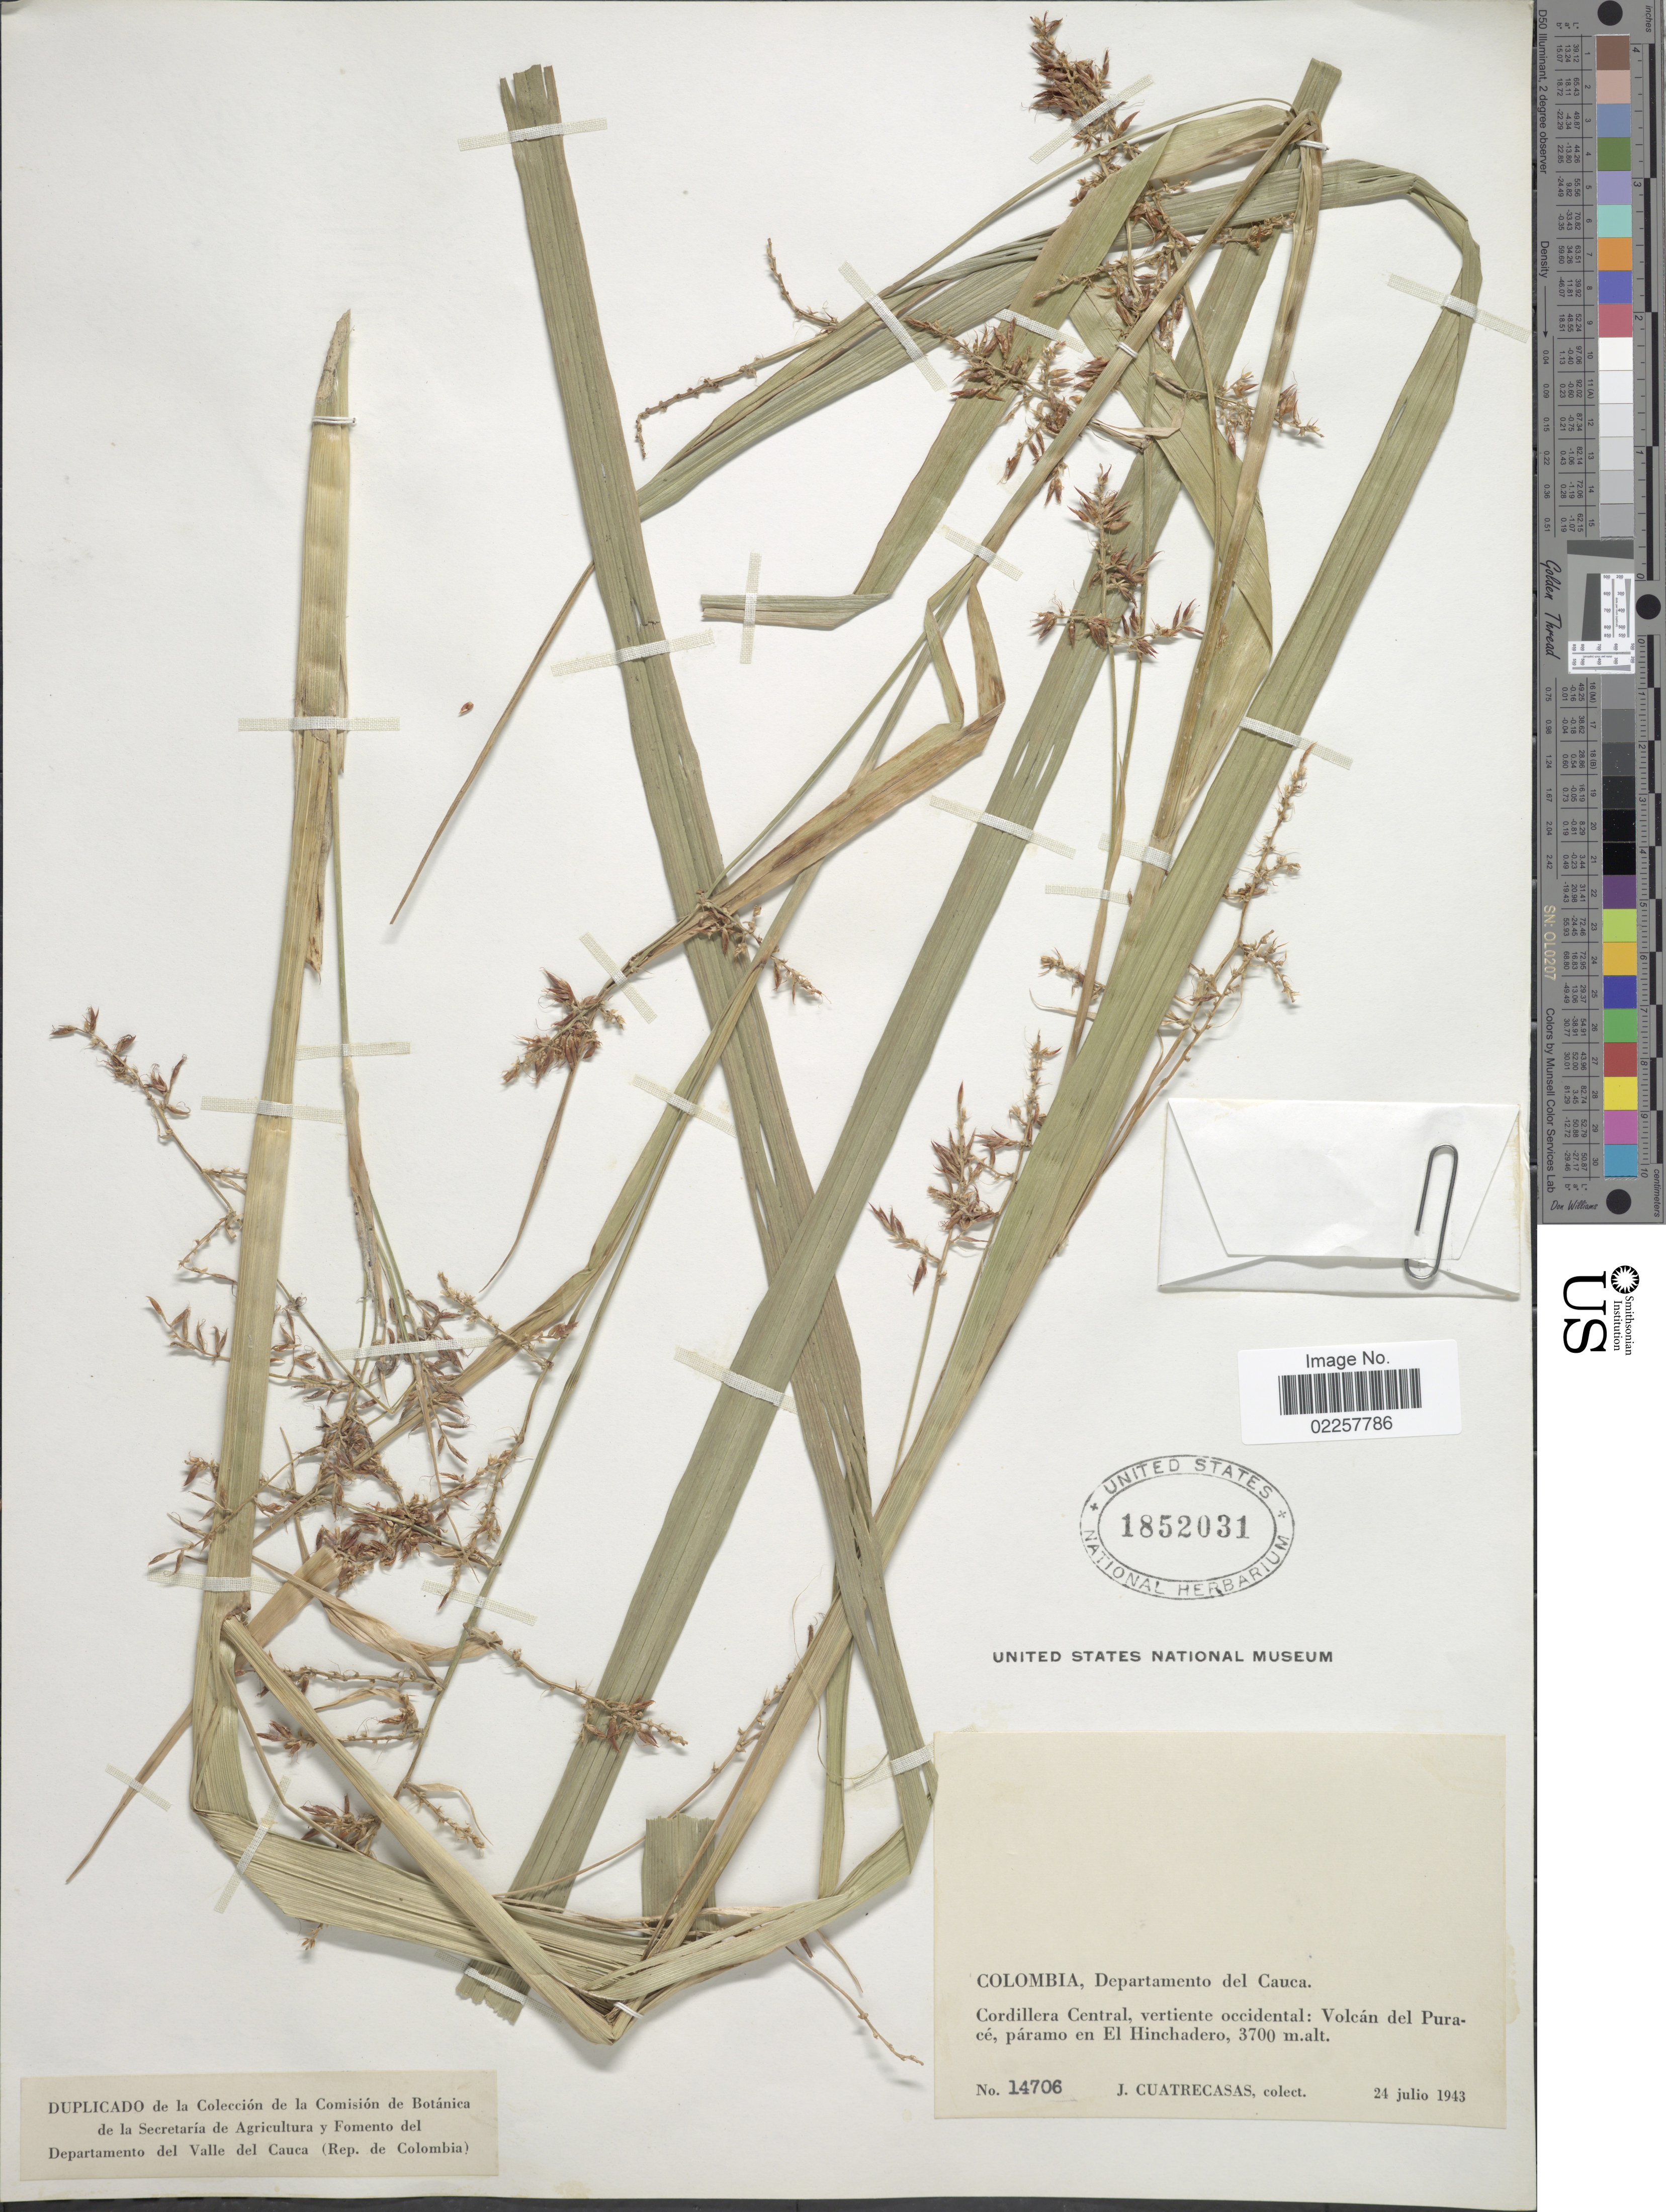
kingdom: Plantae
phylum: Tracheophyta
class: Liliopsida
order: Poales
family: Cyperaceae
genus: Rhynchospora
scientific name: Rhynchospora sp.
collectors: J. Cuatrecasas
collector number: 14706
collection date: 1943-07-24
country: Colombia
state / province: Cauca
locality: Departamento del Cauca, Cordillera Central, vertiente occidental: Volcan del Puracre, paramo en El Hinchadero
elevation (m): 3700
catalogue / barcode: US 1852031